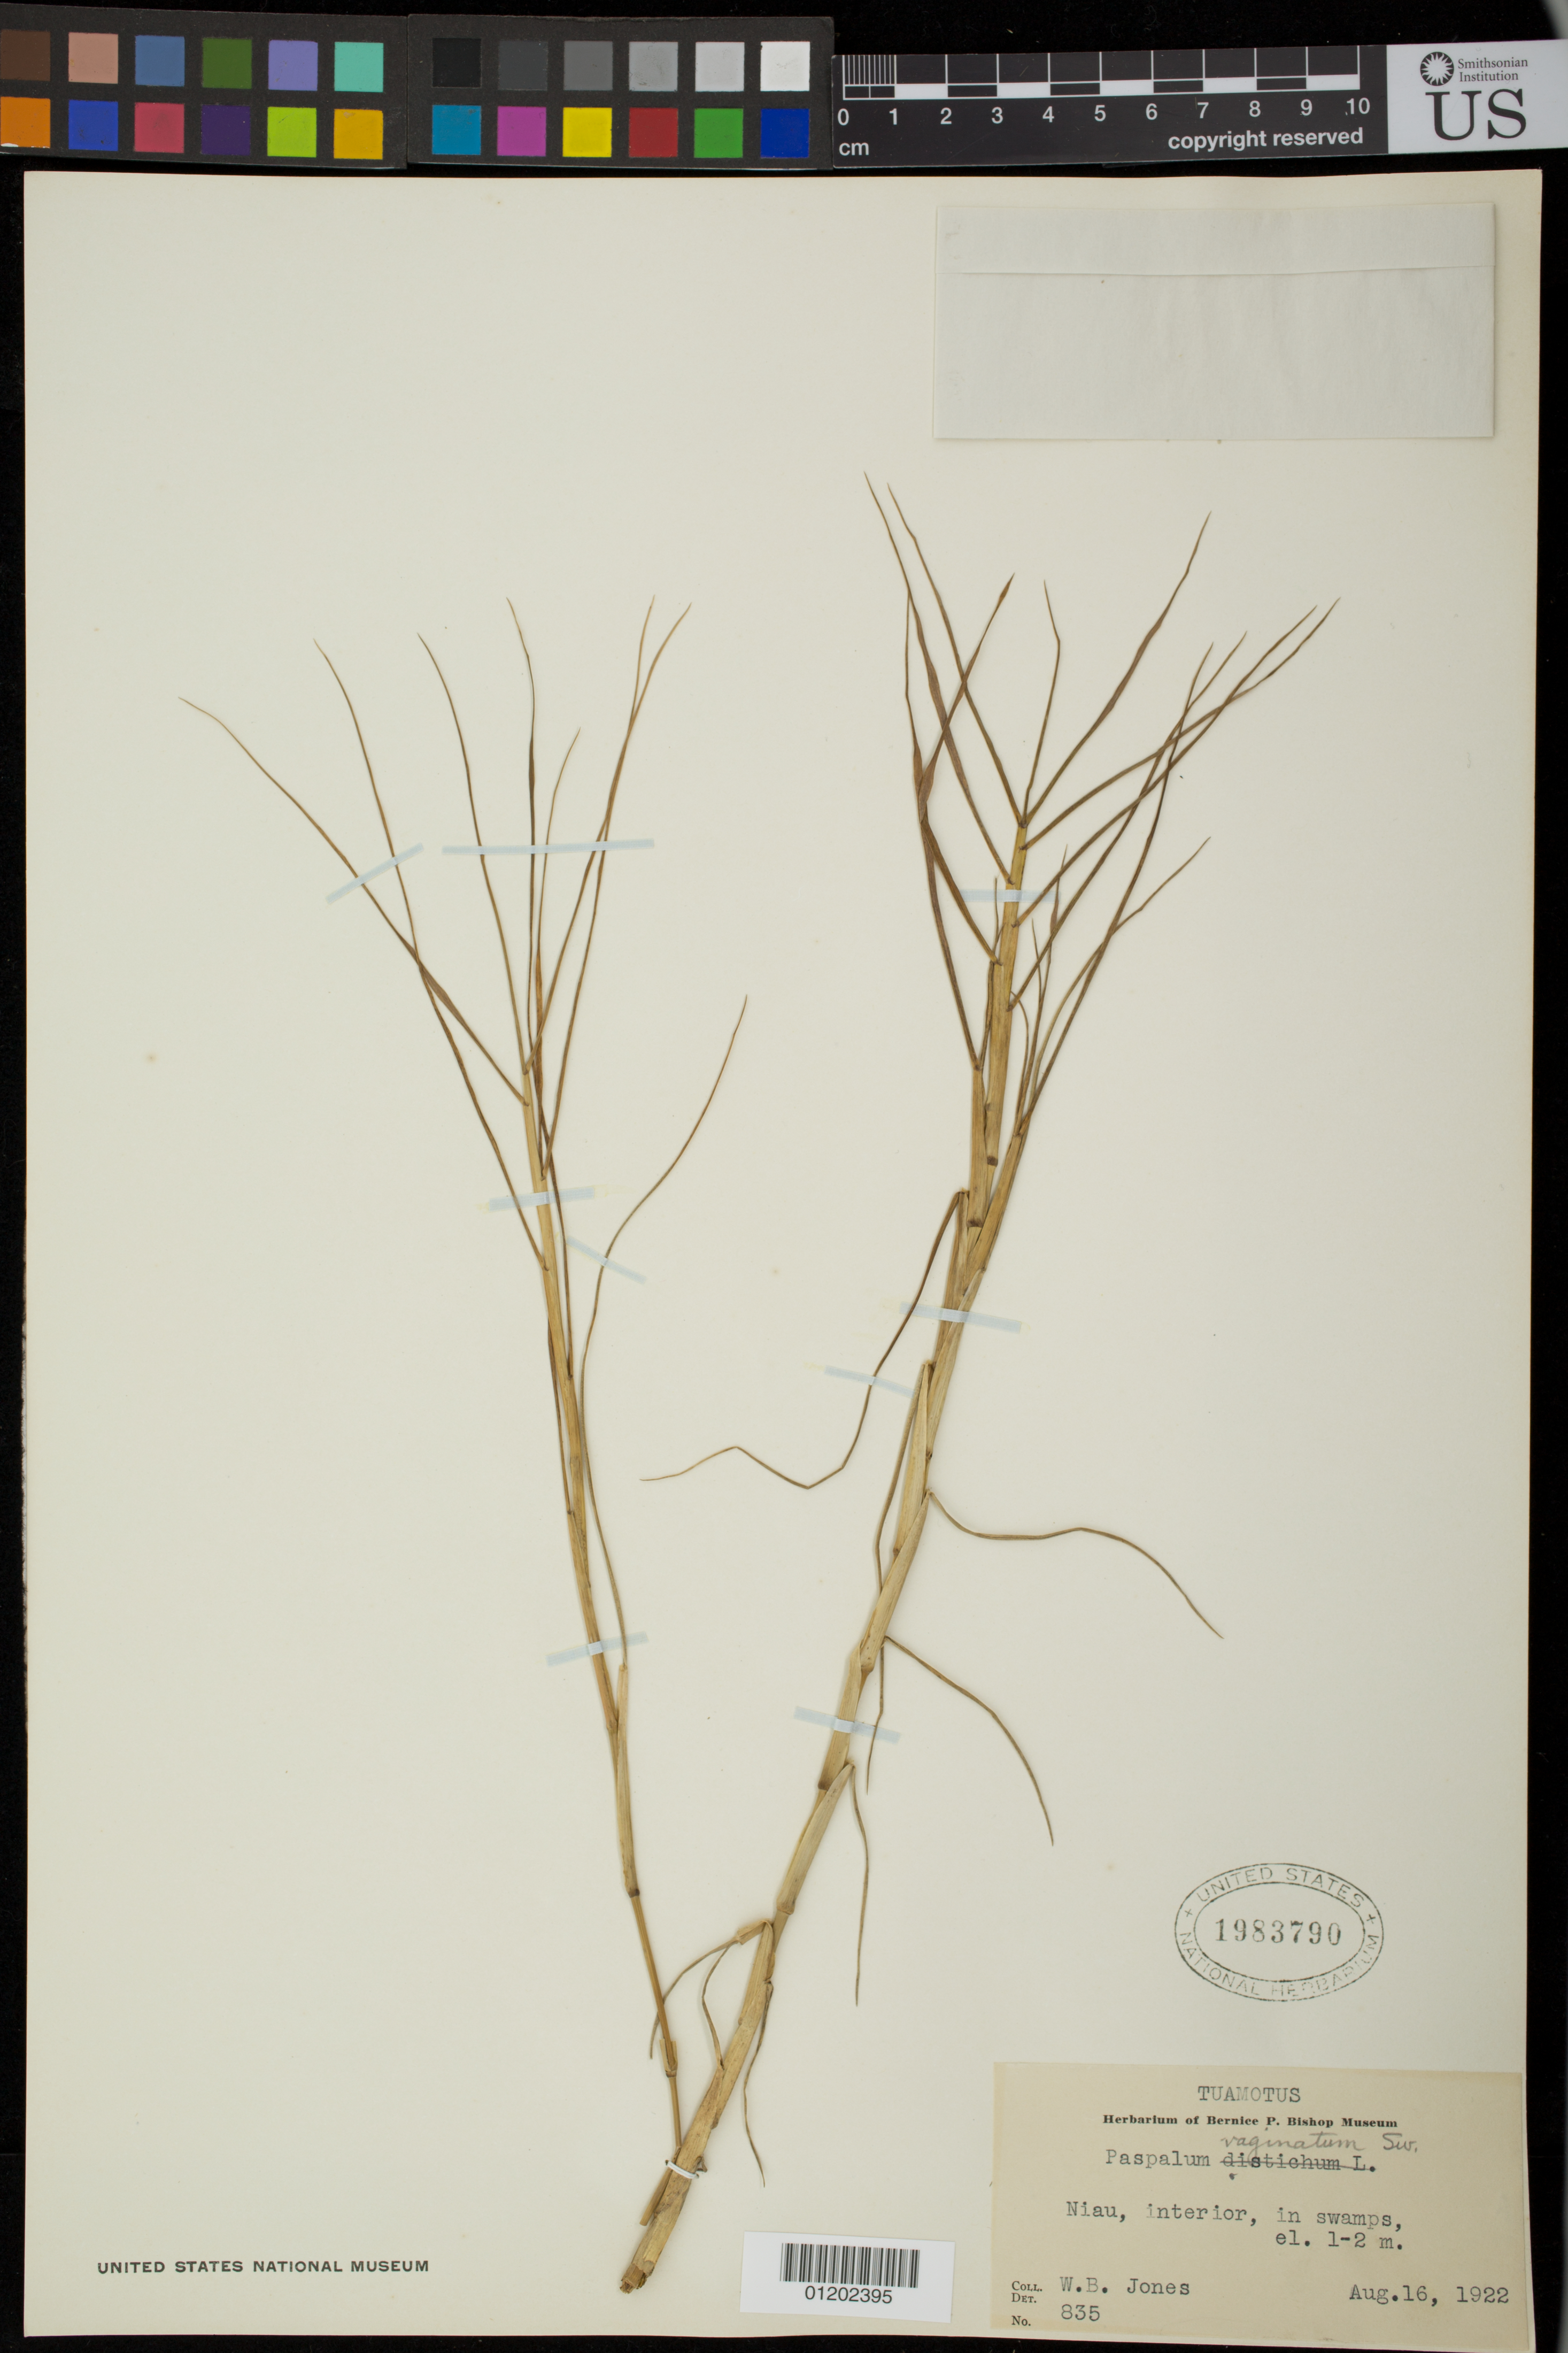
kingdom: Plantae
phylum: Tracheophyta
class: Liliopsida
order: Poales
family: Poaceae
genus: Paspalum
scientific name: Paspalum vaginatum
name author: Sw.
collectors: W. B. Jones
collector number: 835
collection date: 1922-08-16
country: French Polynesia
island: Niau Atoll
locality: Niau, interior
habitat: In swamps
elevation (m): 1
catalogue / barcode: US 1983790